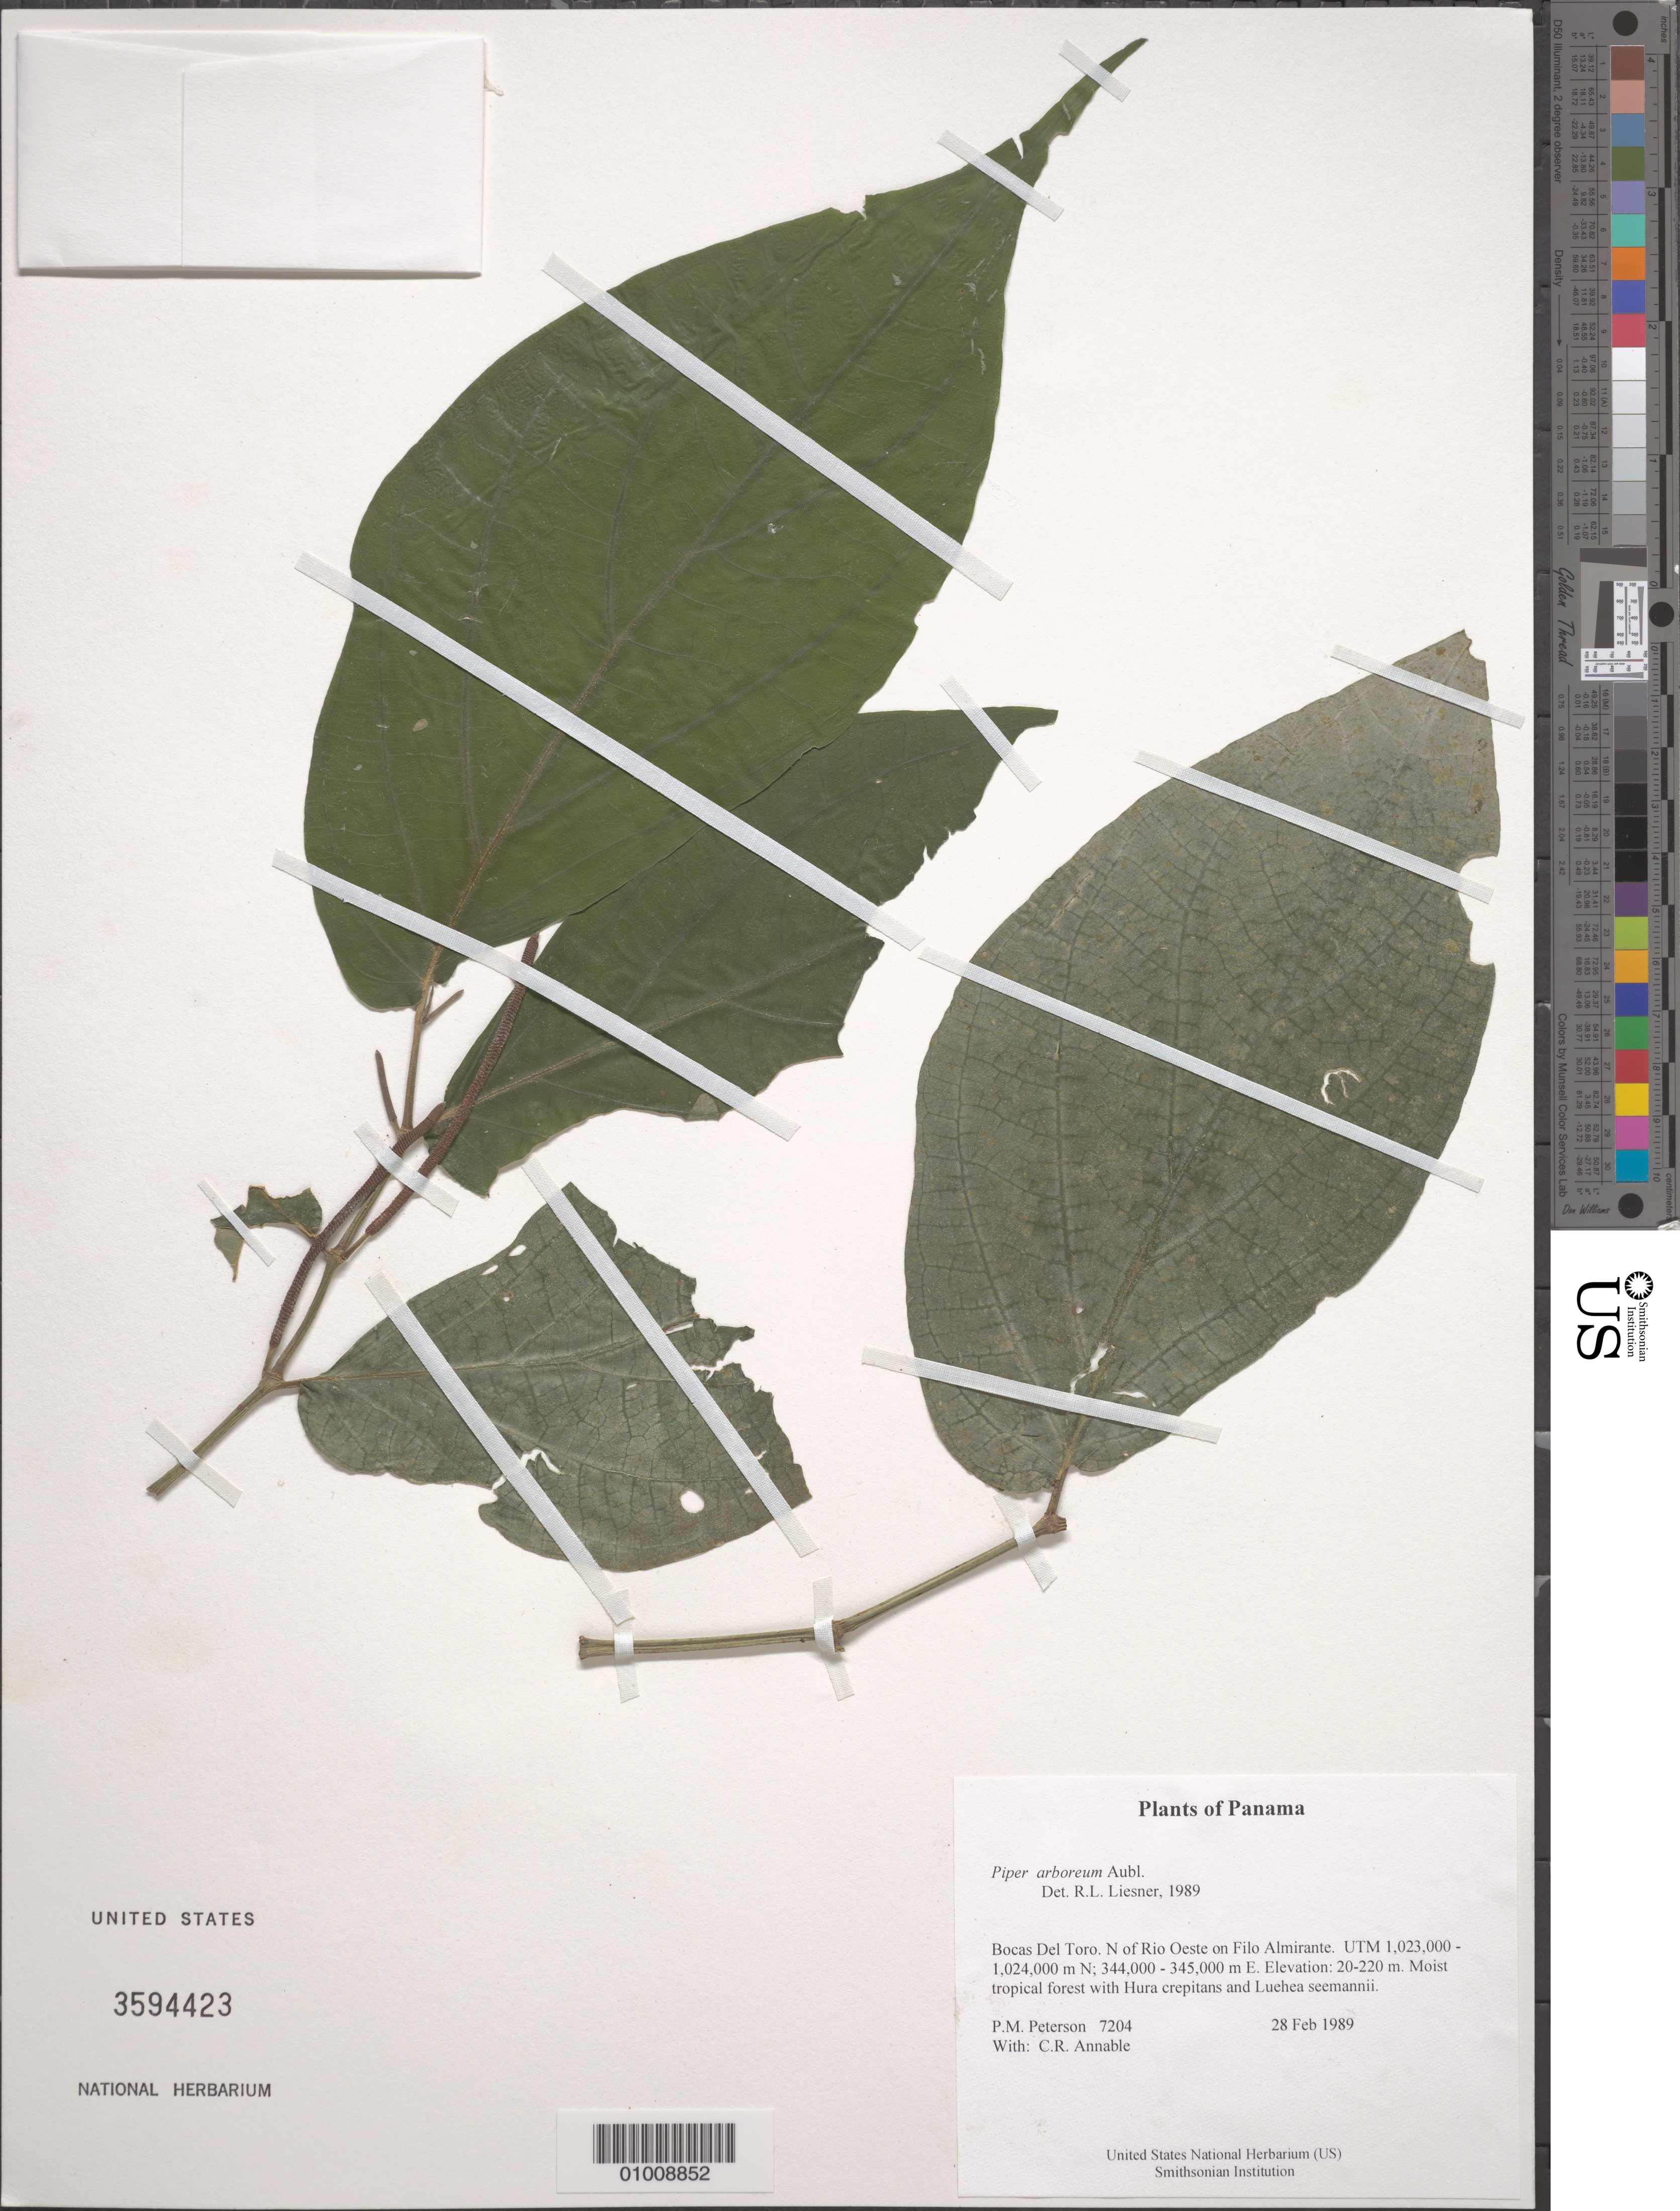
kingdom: Plantae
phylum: Tracheophyta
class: Magnoliopsida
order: Piperales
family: Piperaceae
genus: Piper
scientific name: Piper arboreum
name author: Aubl.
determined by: Liesner, R. L.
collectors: P. M. Peterson & C. R. Annable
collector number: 07204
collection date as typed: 28 Feb 1989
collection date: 1989-02-28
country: Panama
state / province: Bocas del Toro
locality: N of Rio Oeste on Filo Almirante. UTM 1,023,000 - 1,024,000 m N; 344,000 - 345,000 m E.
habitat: Moist tropical forest with Hura crepitans and Luehea seemannii.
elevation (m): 20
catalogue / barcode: US 3594423